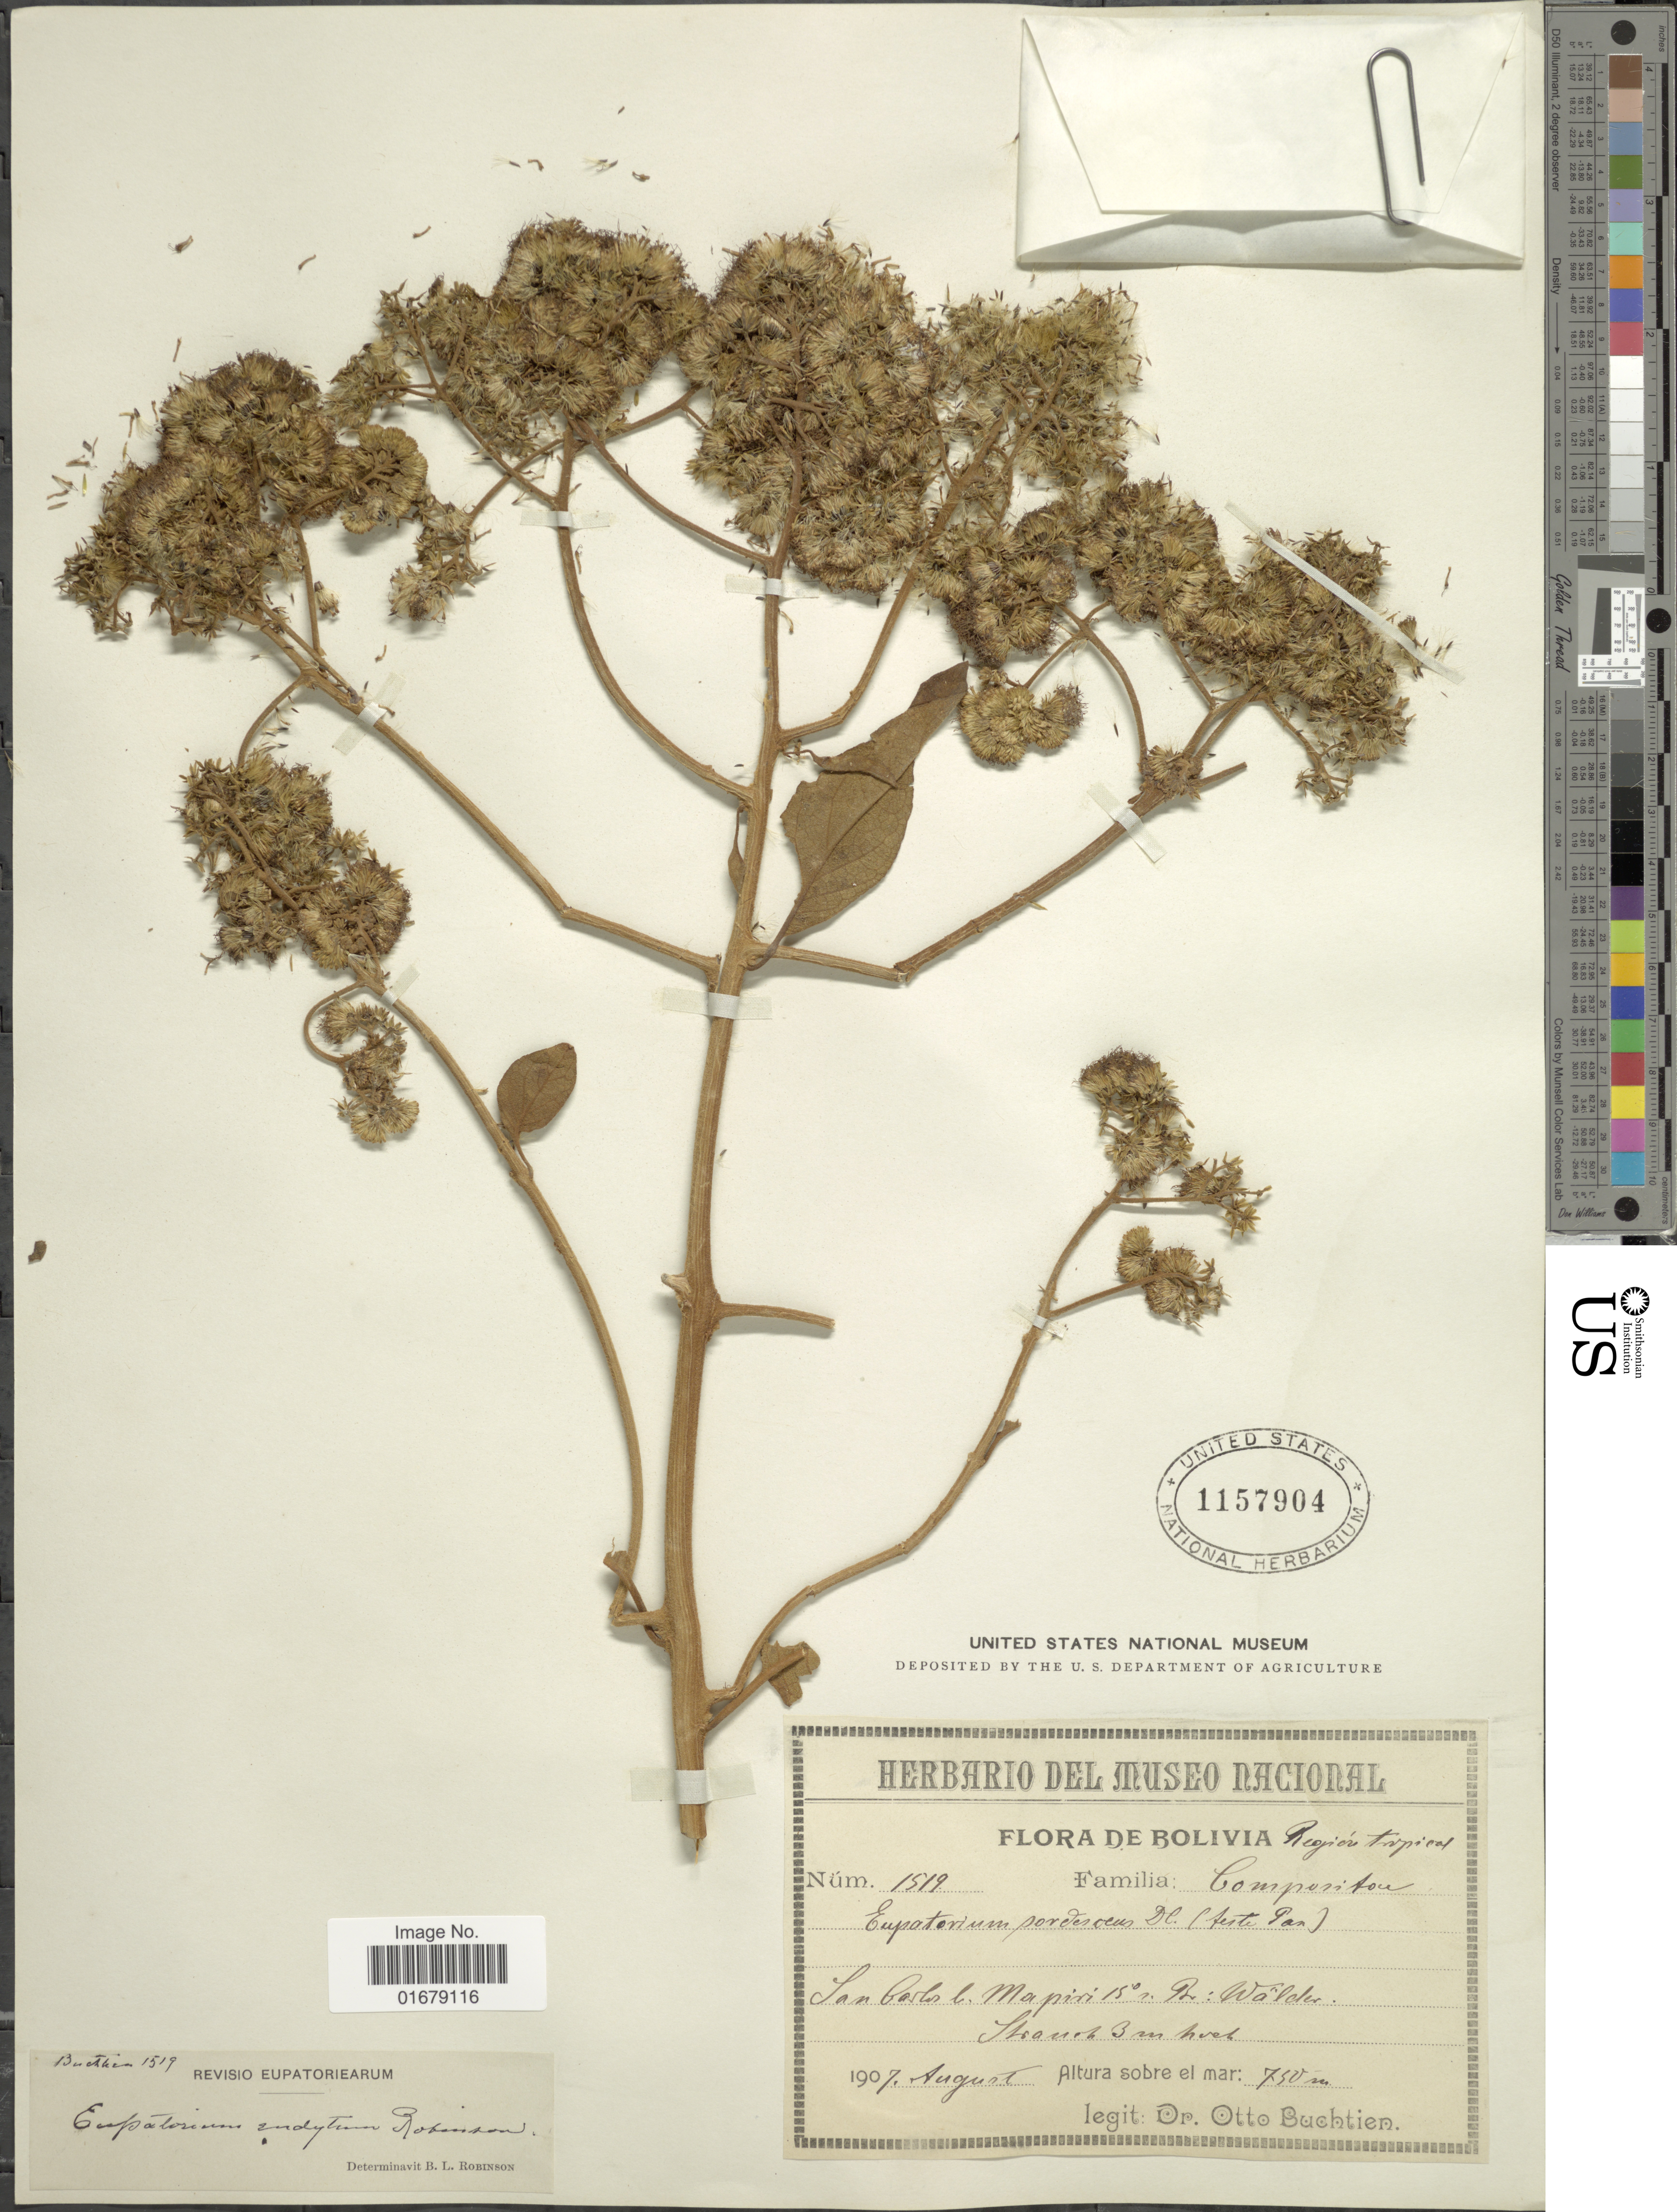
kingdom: Plantae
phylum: Tracheophyta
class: Magnoliopsida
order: Asterales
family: Asteraceae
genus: Kaunia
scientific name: Kaunia endyta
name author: (B.L. Rob.) R.M. King & H. Rob.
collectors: O. Buchtien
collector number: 1519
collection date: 1907-08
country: Bolivia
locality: Bolivia. San Carlos b, Mapiri. Walden.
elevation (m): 750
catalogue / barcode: US 1157904